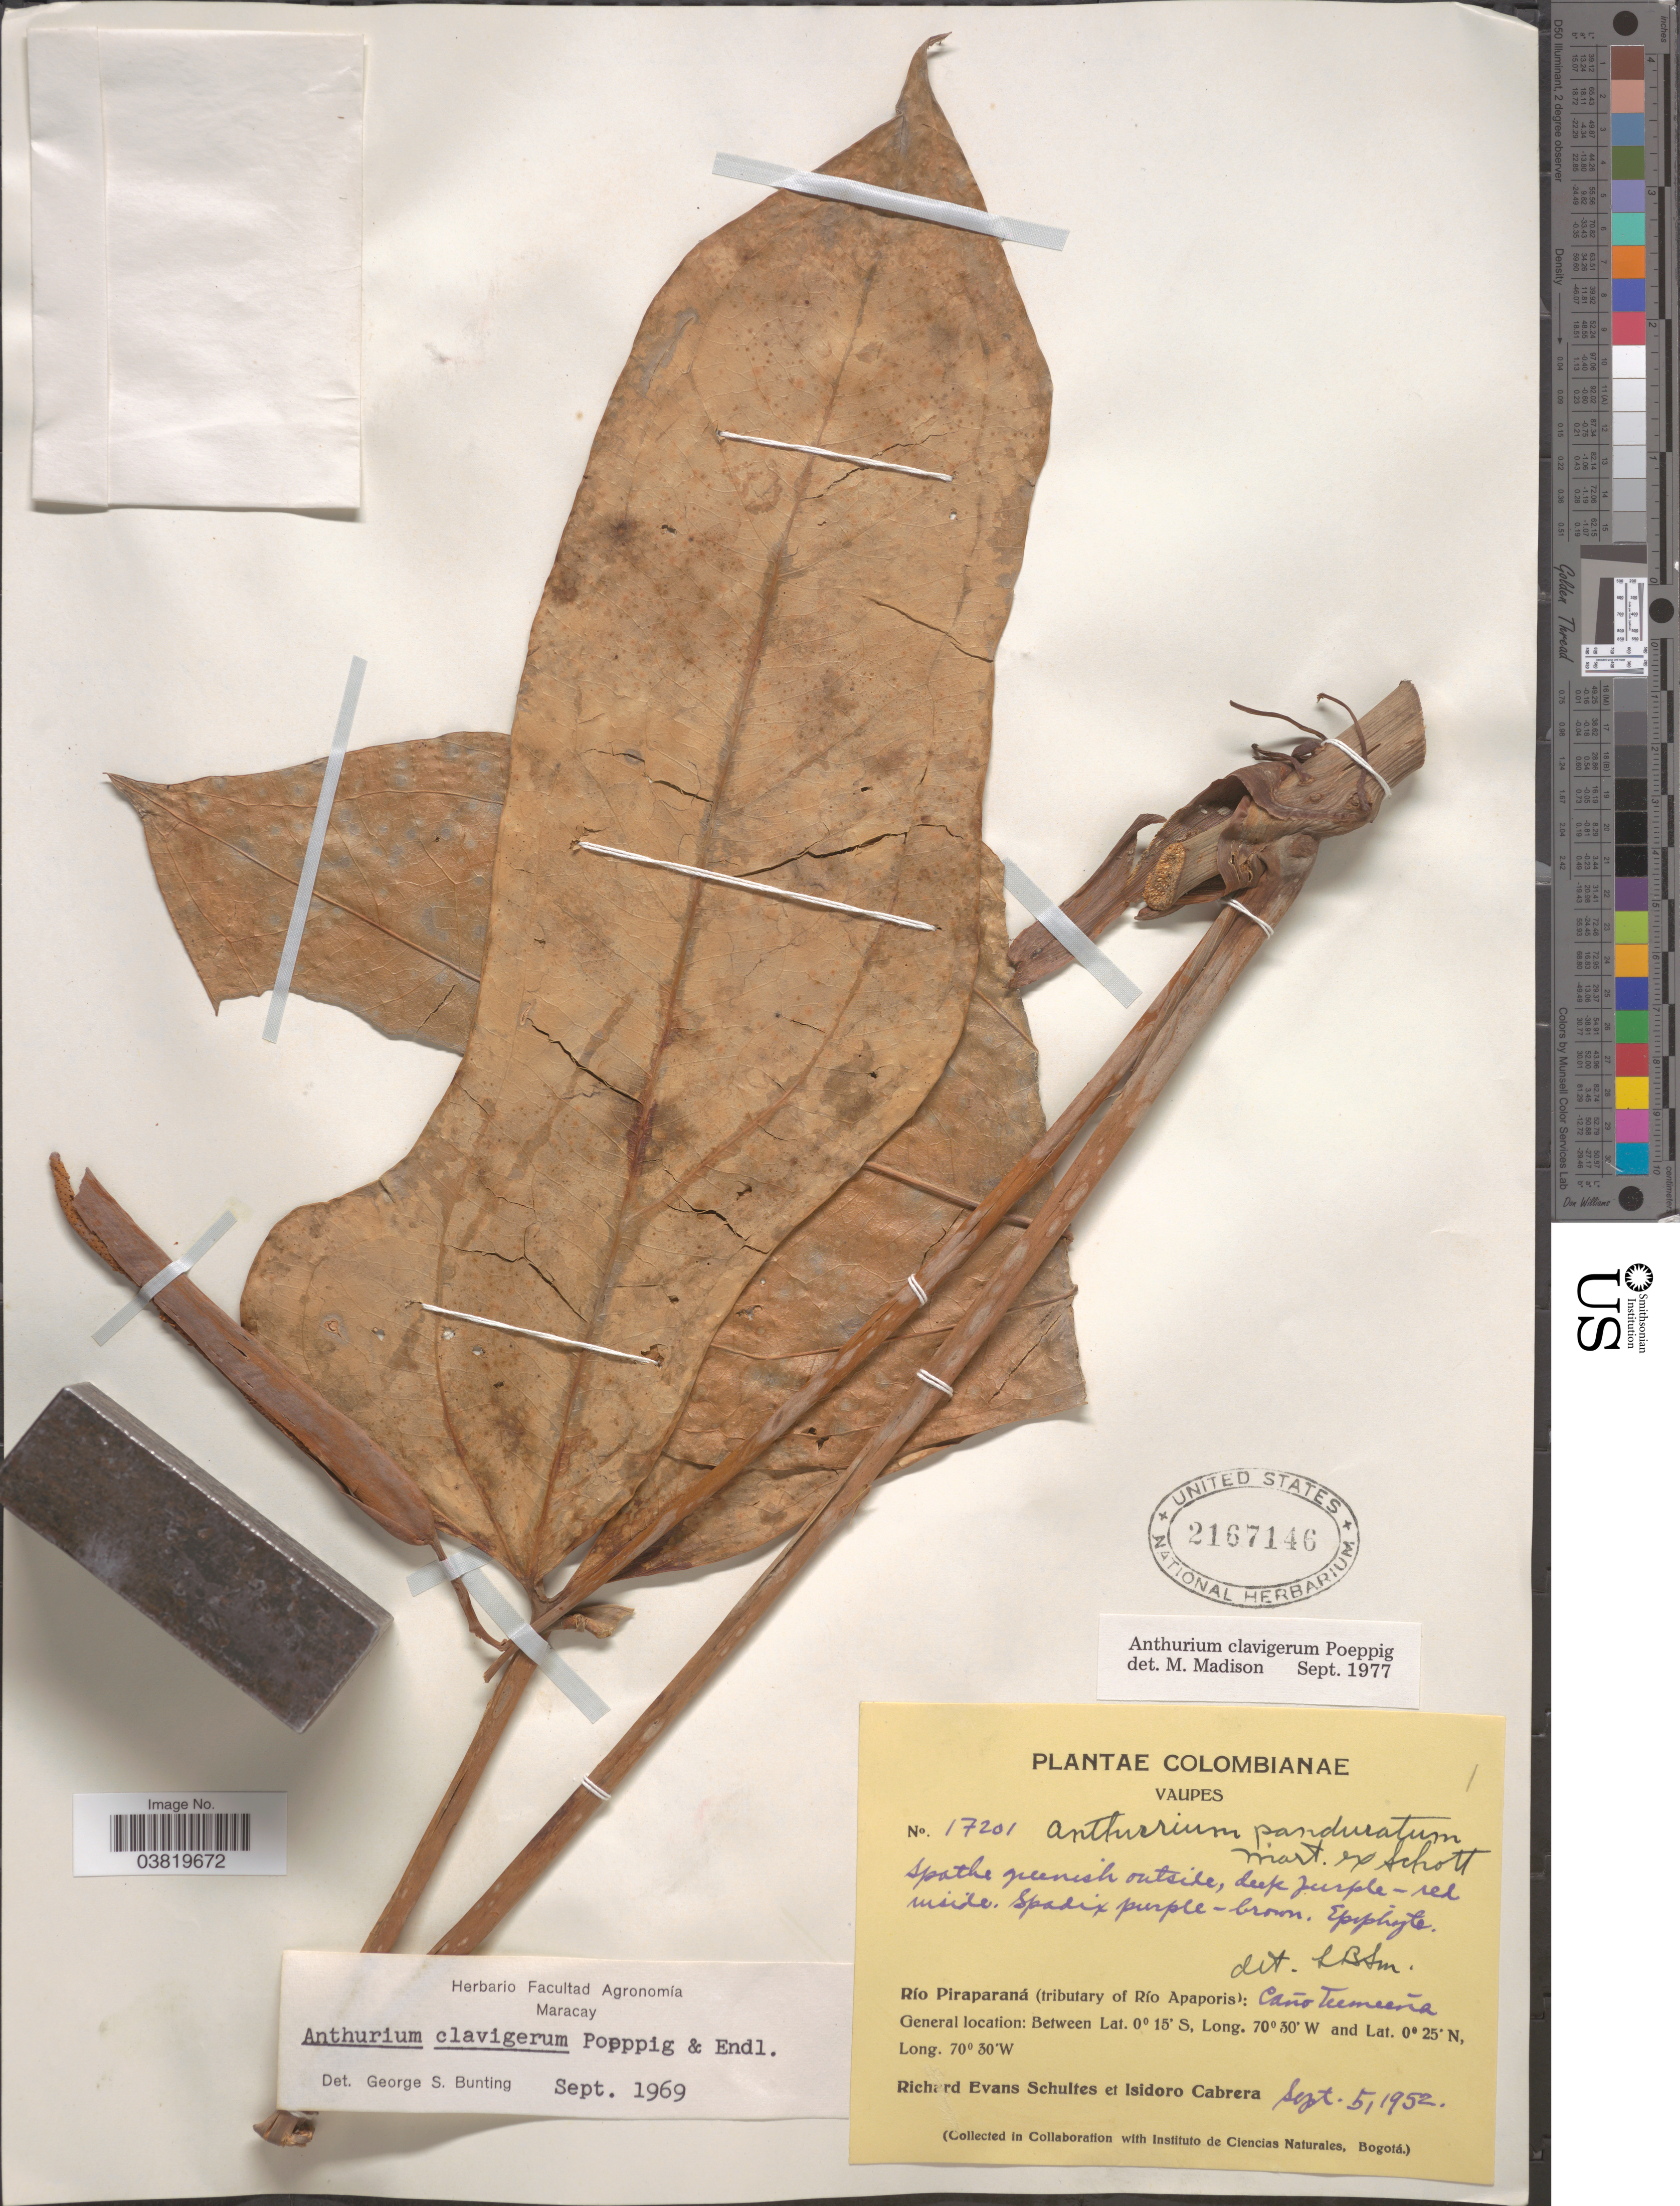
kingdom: Plantae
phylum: Tracheophyta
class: Liliopsida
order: Alismatales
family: Araceae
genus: Anthurium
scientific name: Anthurium clavigerum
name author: Poepp. & Endl.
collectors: R. E. Schultes & I. Cabrera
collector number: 17201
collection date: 1952-09-05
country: Colombia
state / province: Vaupés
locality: Río Piraparaná (tributary of Río Apaporis): Caño Teemeeña.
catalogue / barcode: US 2167146